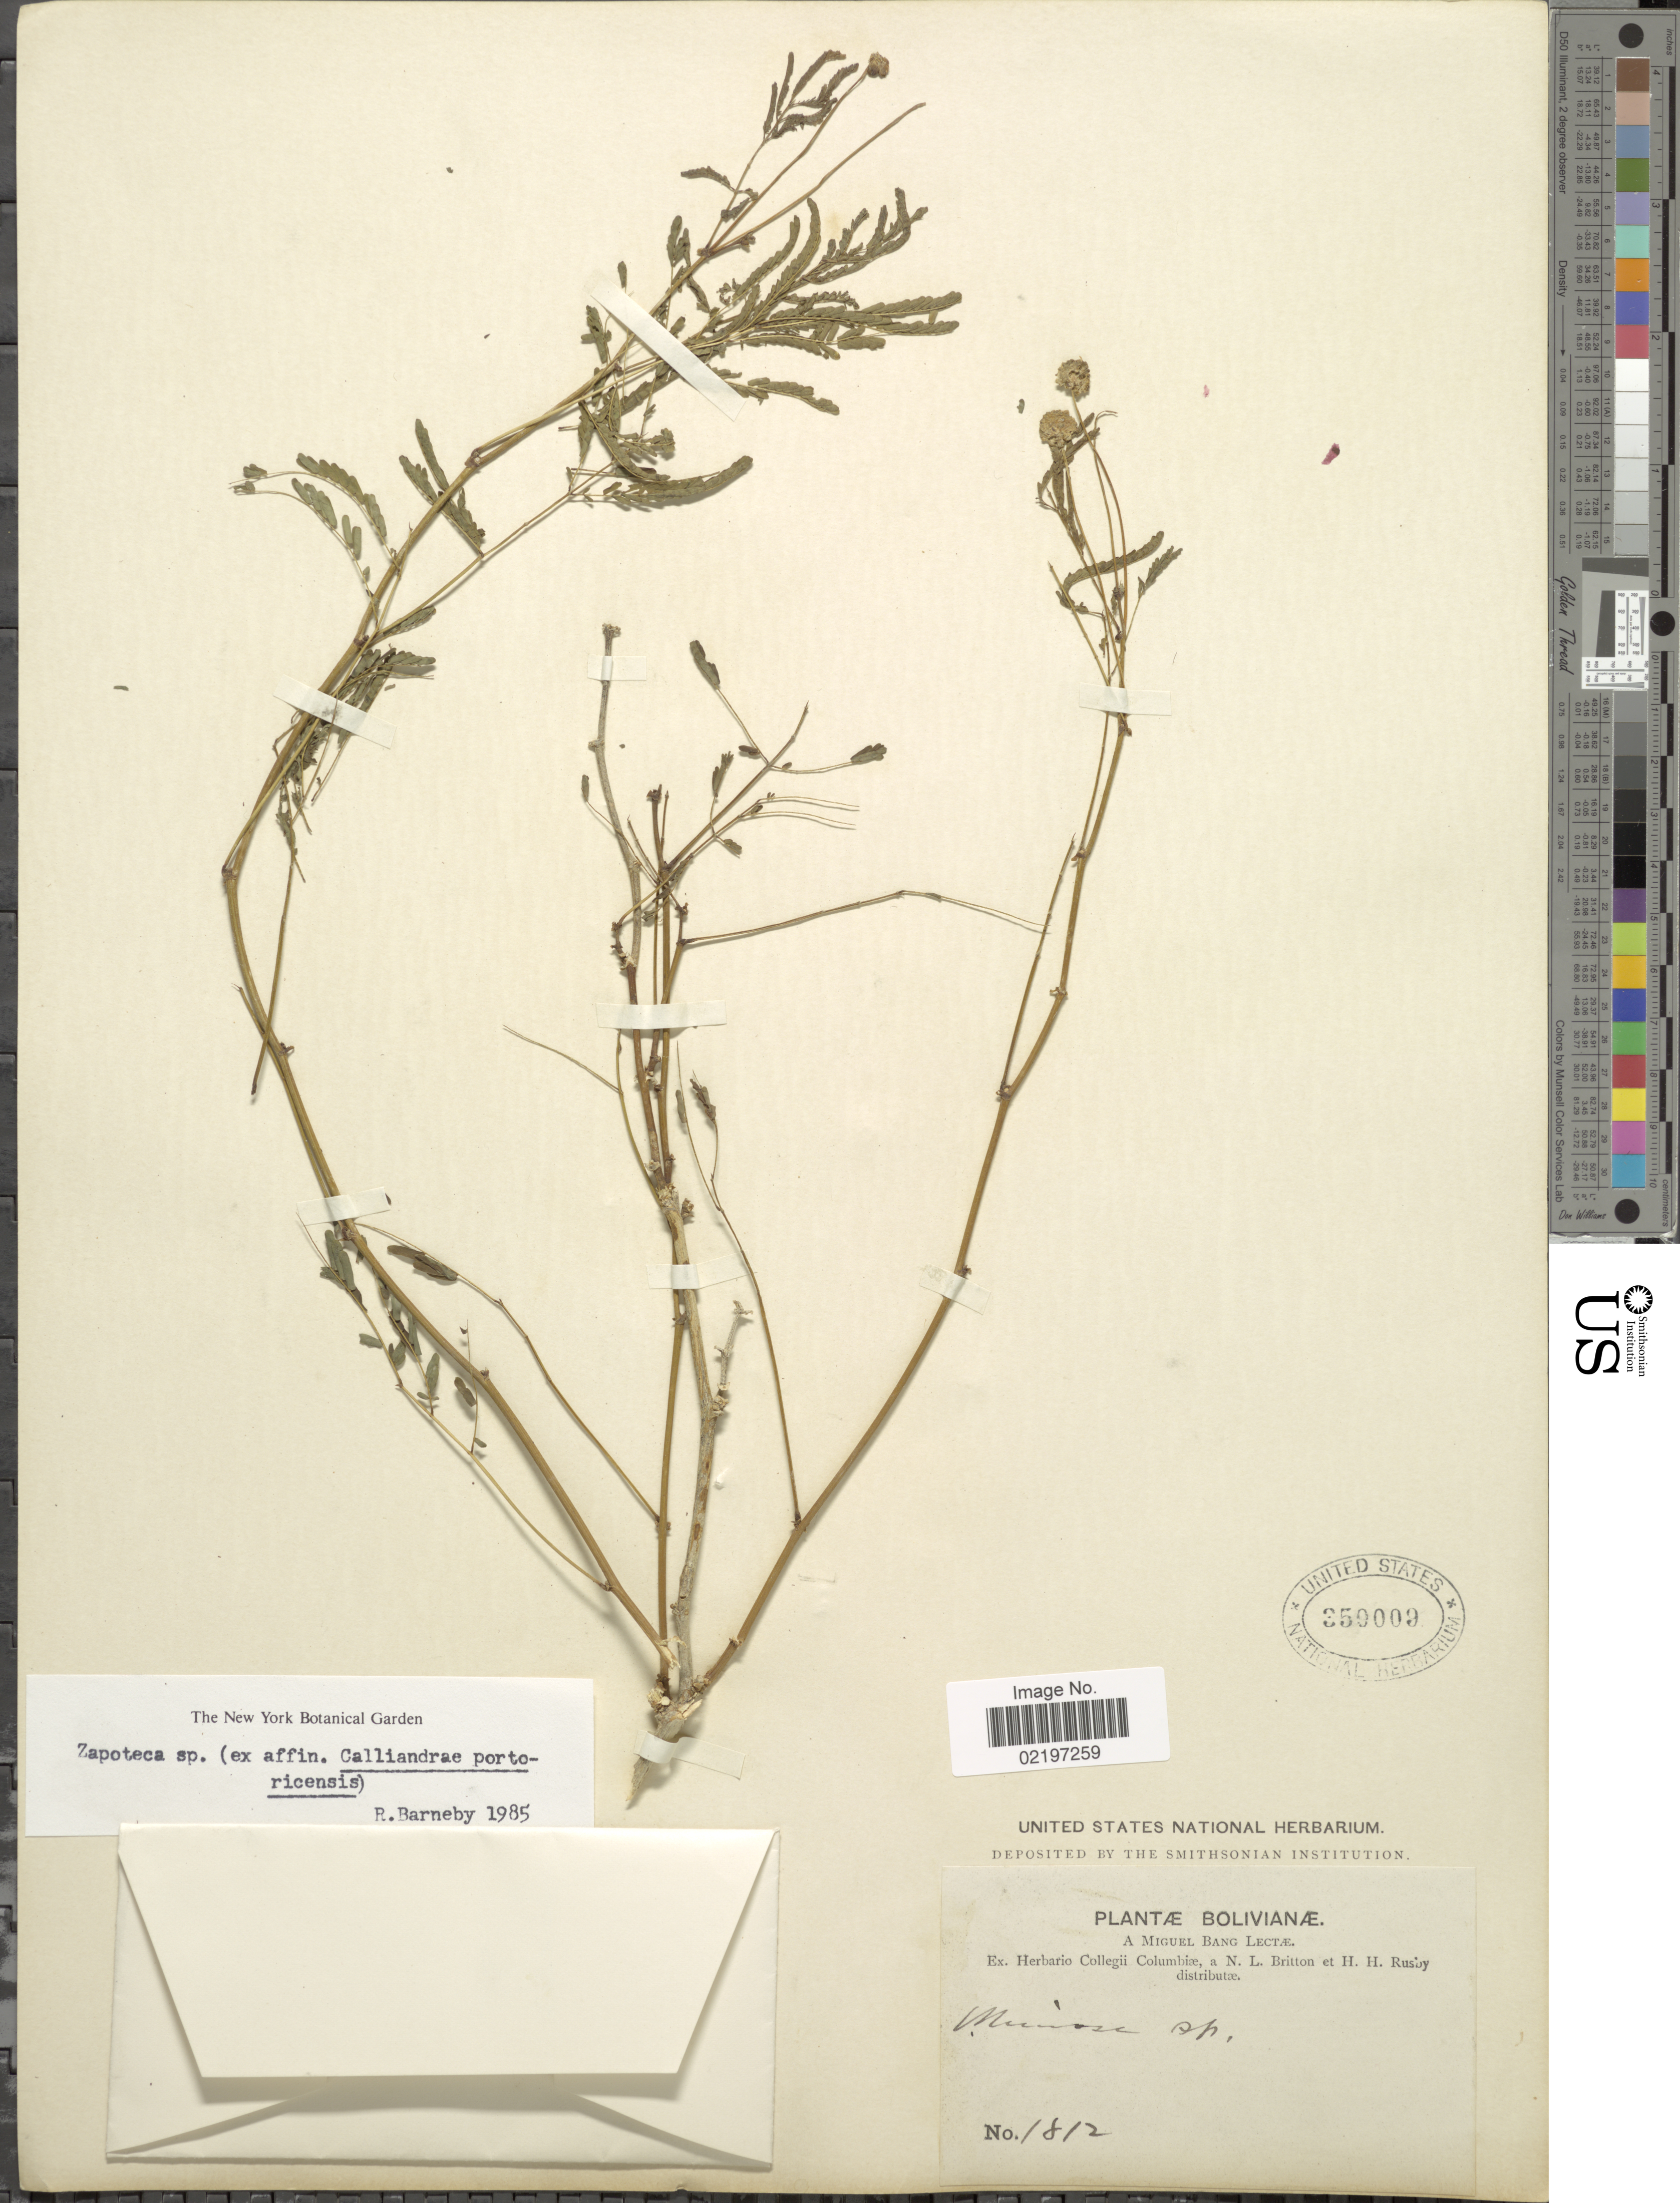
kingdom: Plantae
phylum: Tracheophyta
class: Magnoliopsida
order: Fabales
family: Fabaceae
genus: Zapoteca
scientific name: Zapoteca sp.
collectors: M. Bang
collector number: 1812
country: Bolivia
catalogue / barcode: US 350009